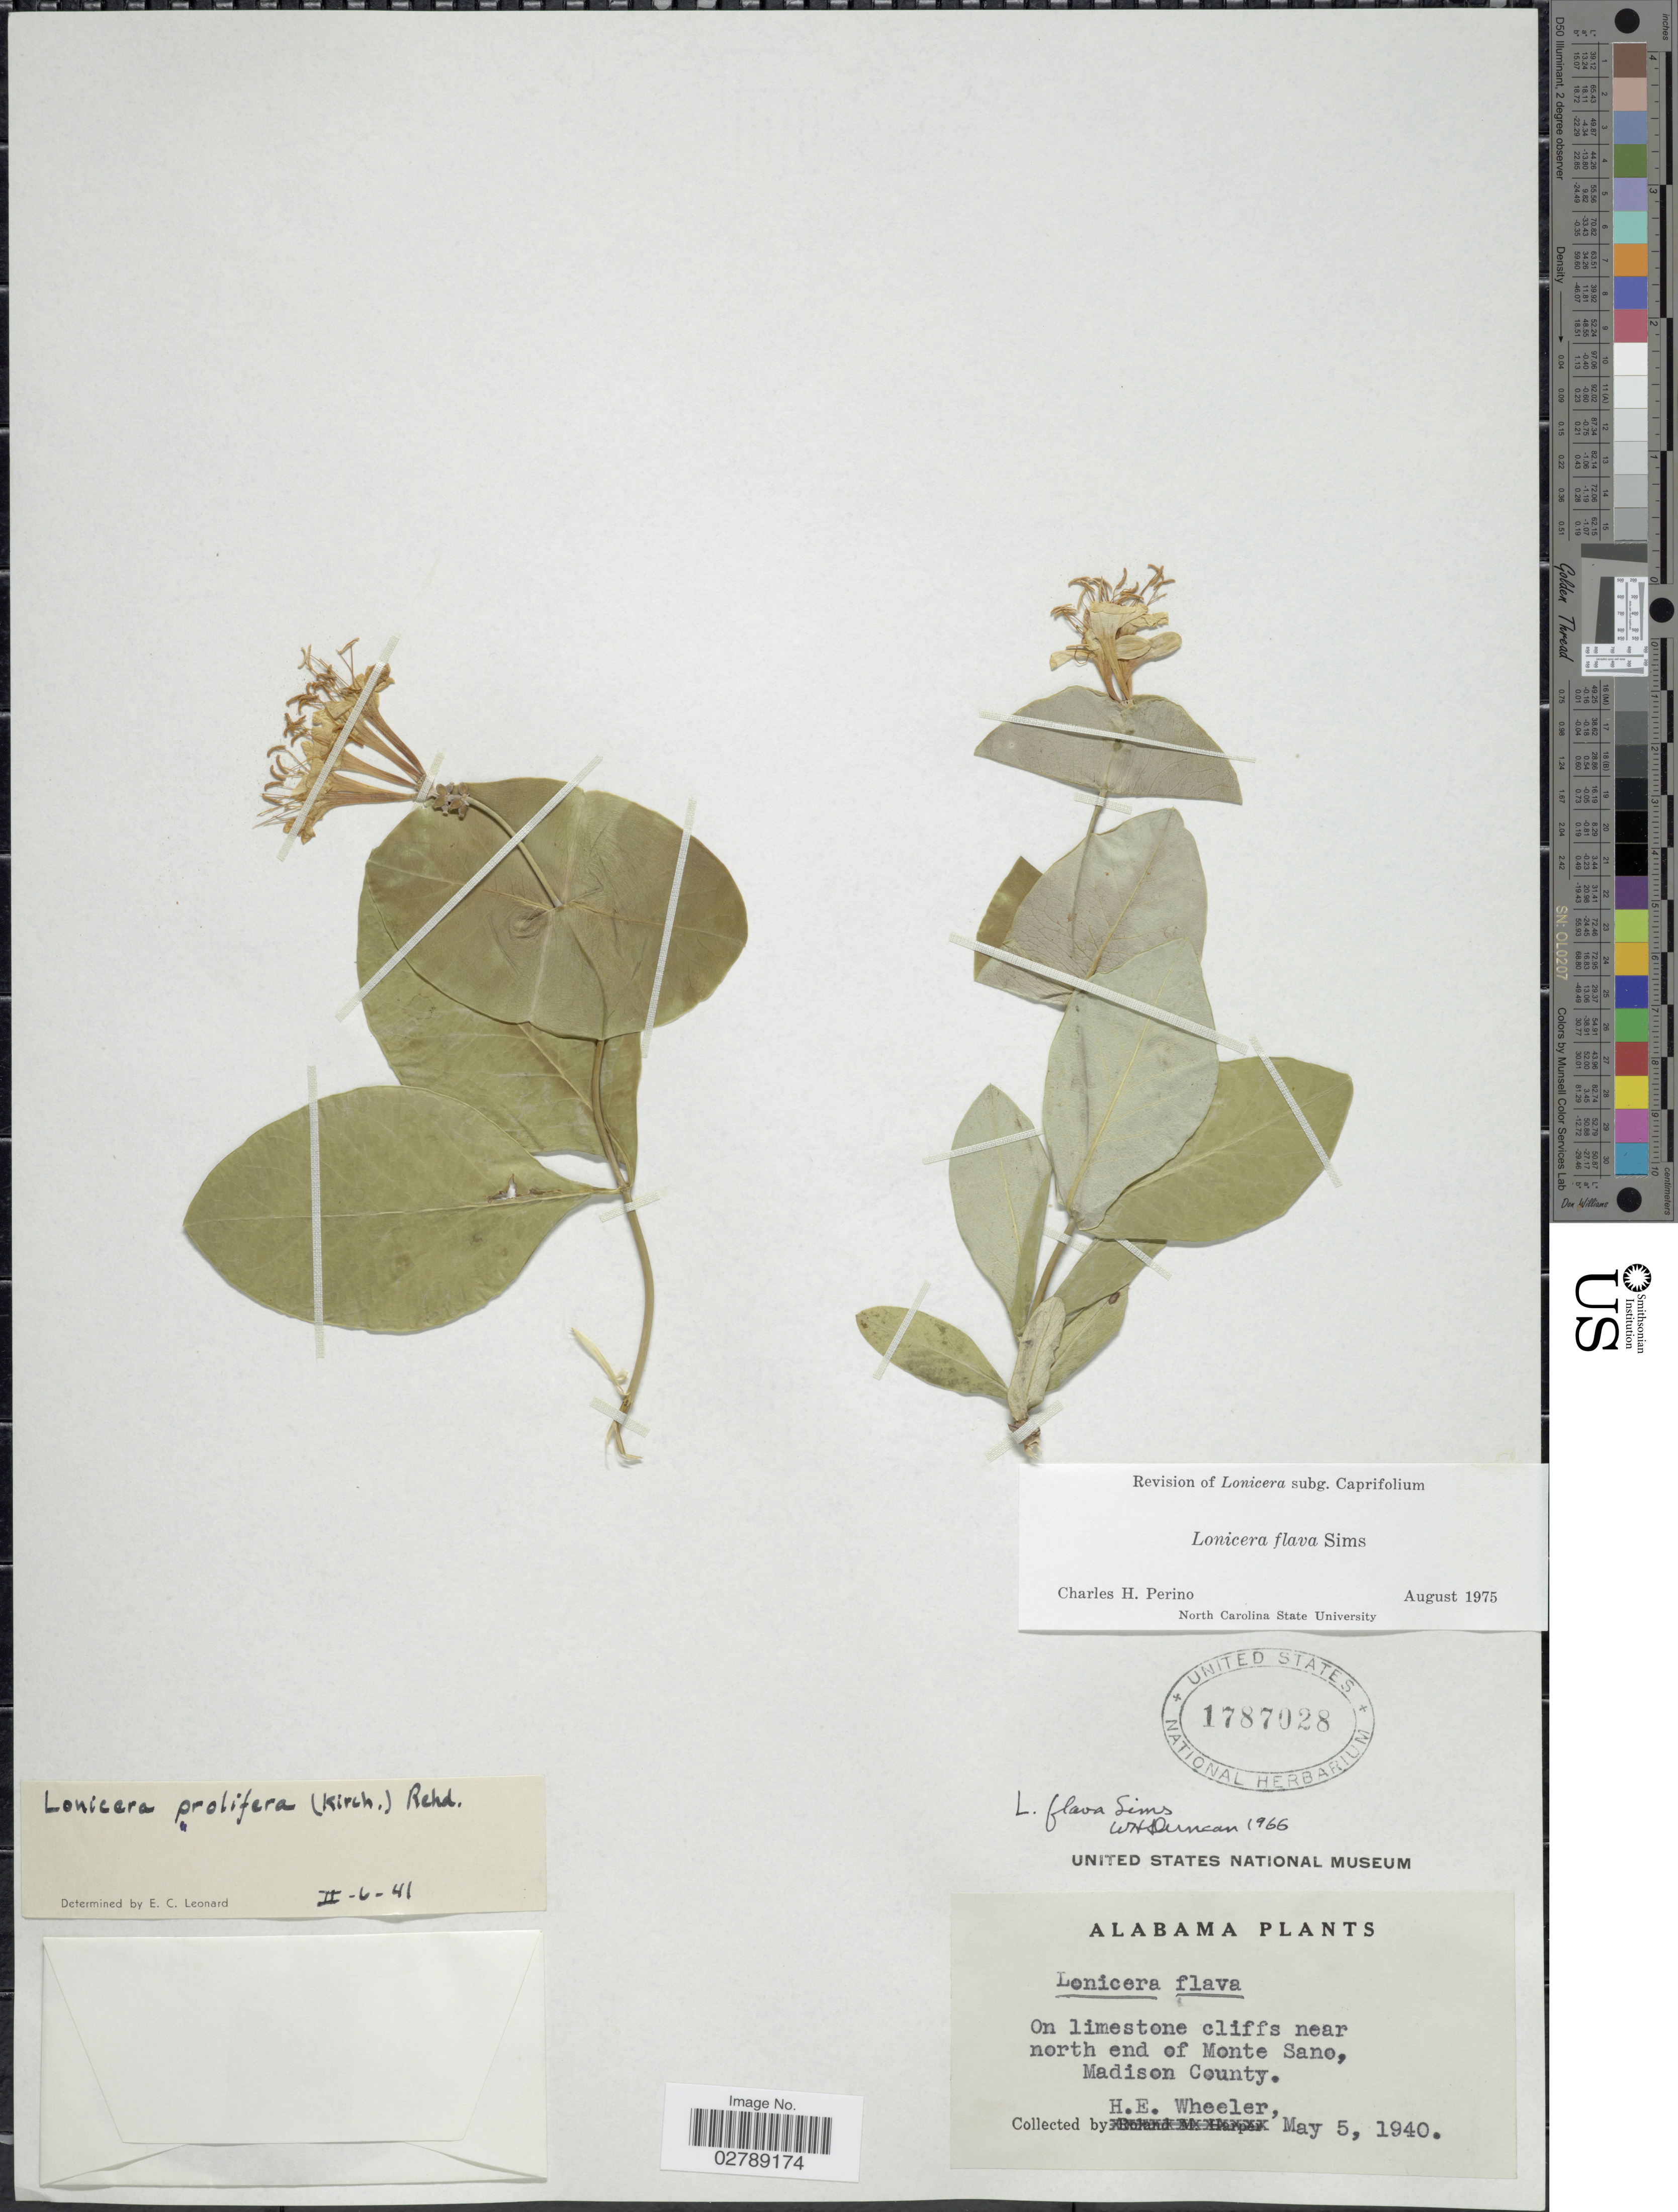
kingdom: Plantae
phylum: Tracheophyta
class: Magnoliopsida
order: Dipsacales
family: Caprifoliaceae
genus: Lonicera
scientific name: Lonicera flava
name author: Sims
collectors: H. Wheeler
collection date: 1940-05-05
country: United States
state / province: Alabama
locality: On limestone cliffs near north end of Monte Sano, Madison County.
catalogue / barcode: US 1787028